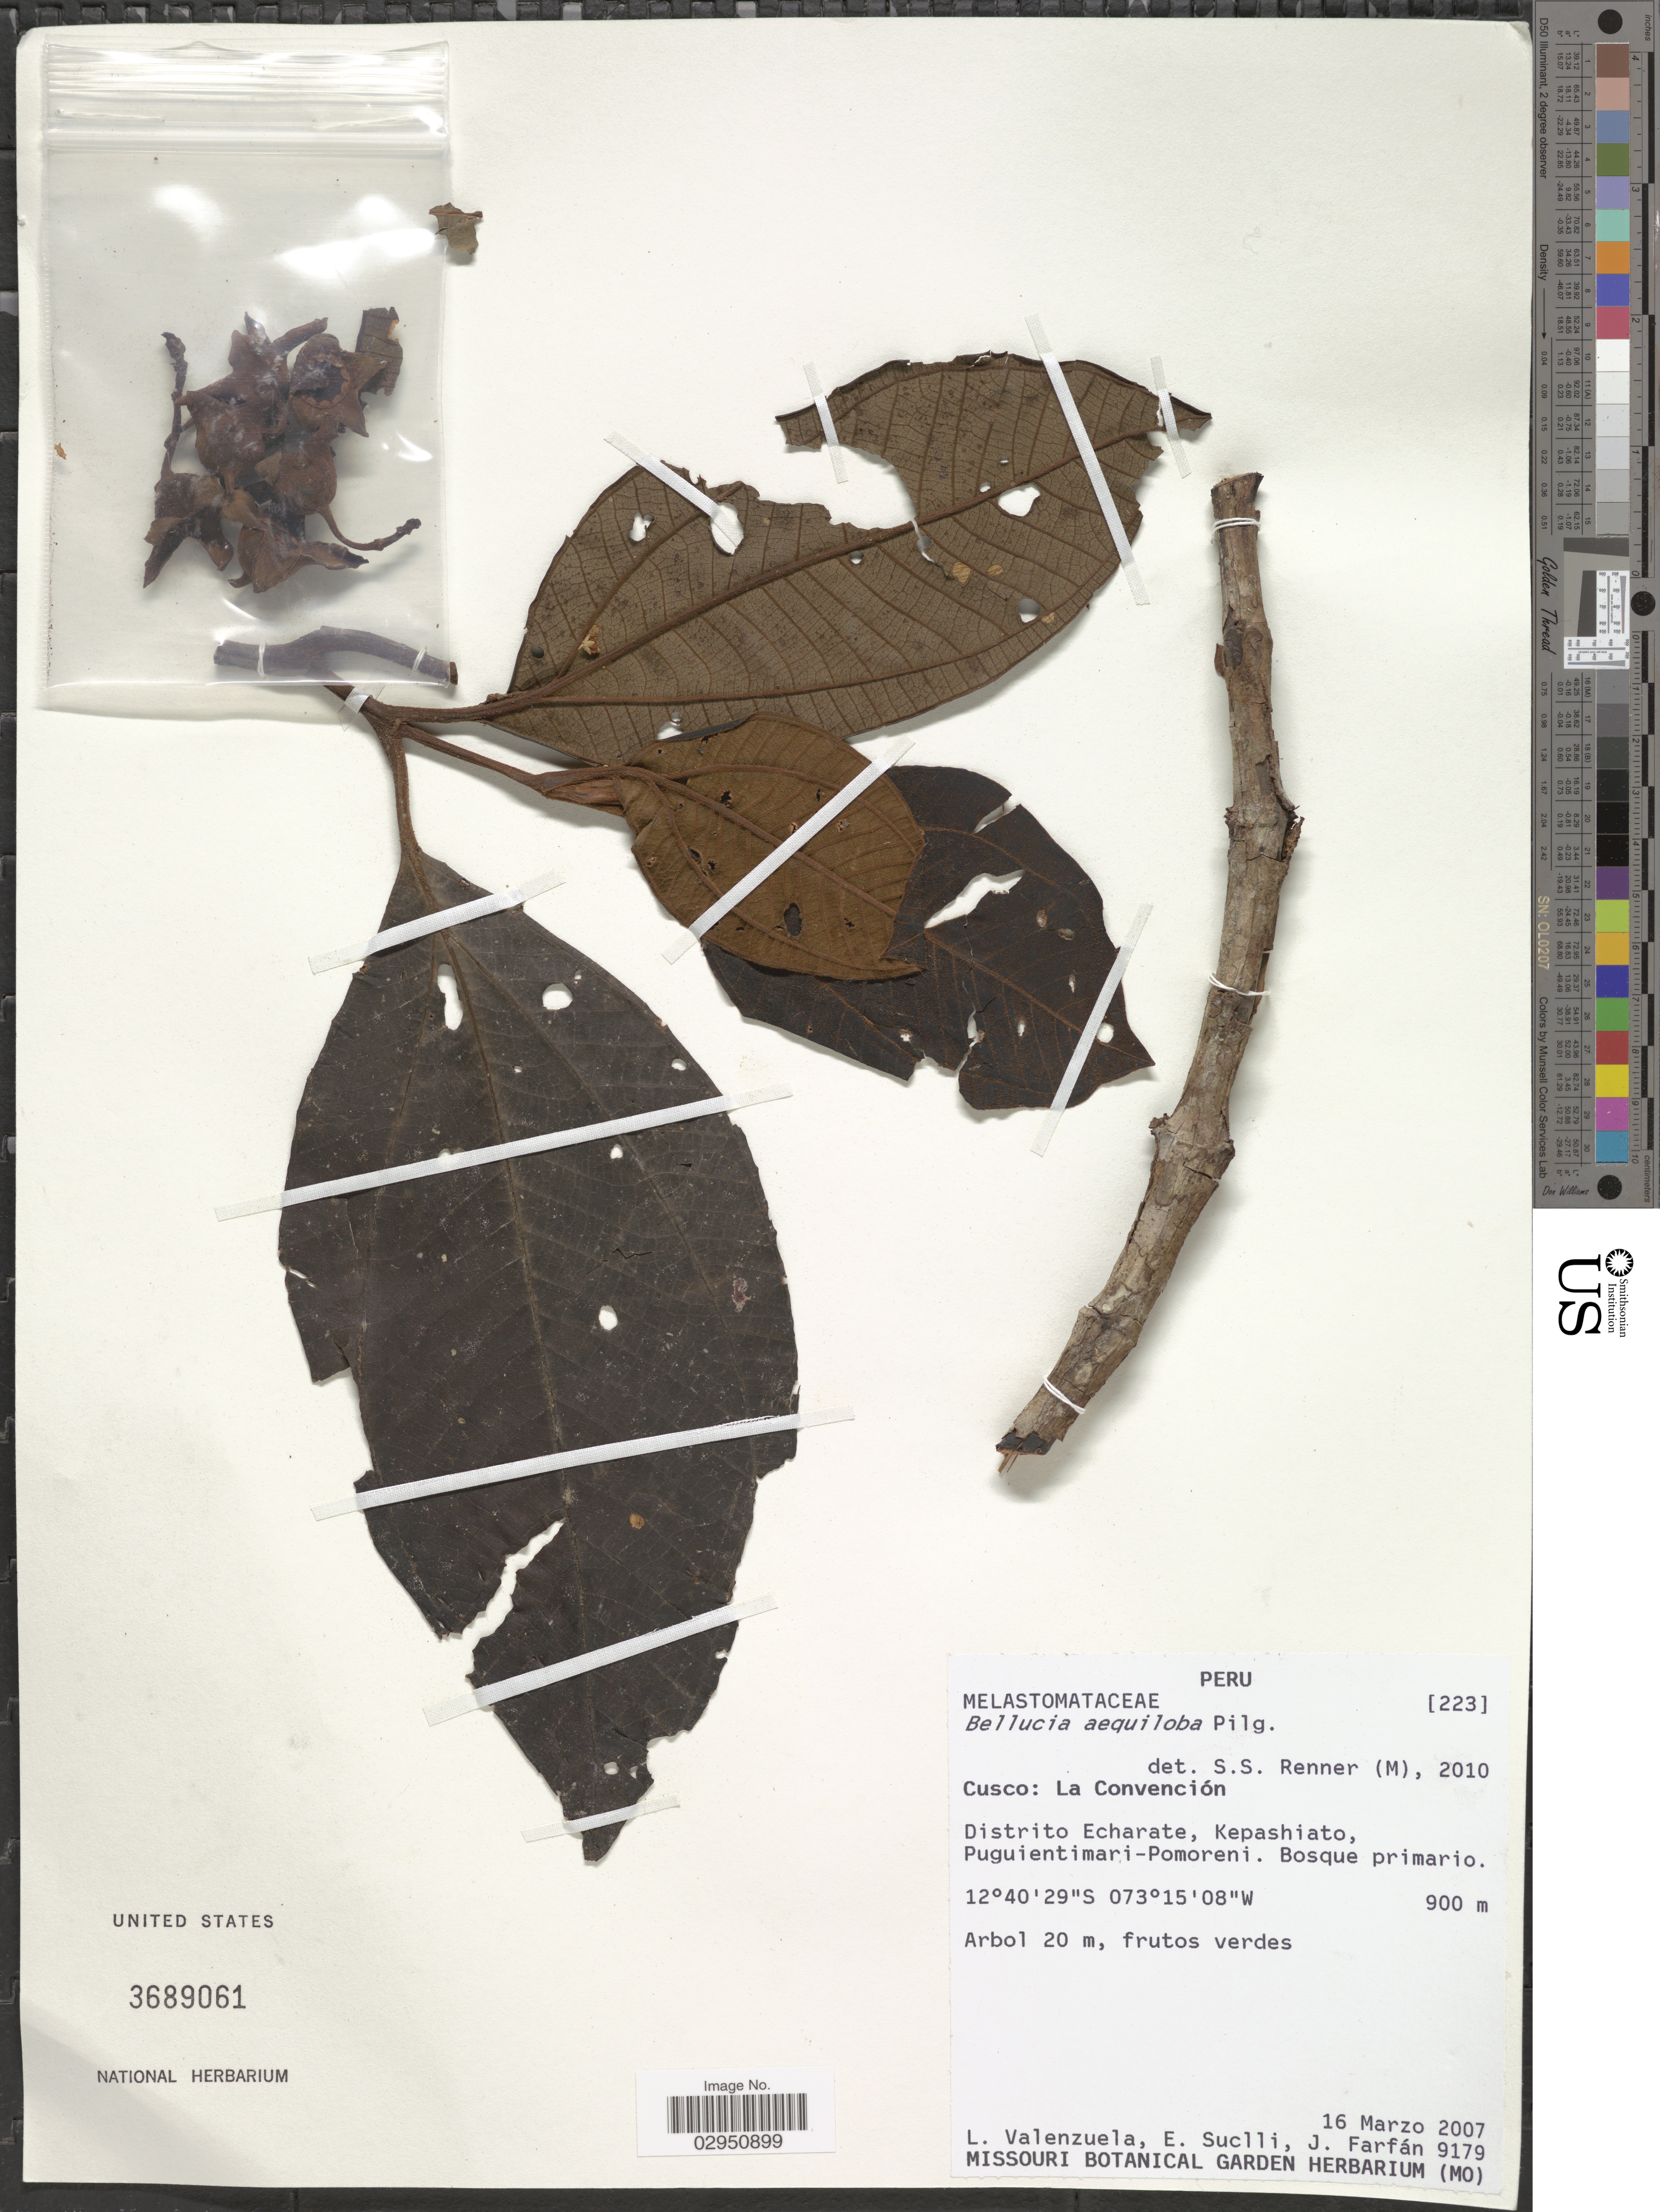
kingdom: Plantae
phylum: Tracheophyta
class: Magnoliopsida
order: Myrtales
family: Melastomataceae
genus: Bellucia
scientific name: Bellucia aequiloba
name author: Pilg.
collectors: L. Valenzuela, E. Suclli & J. Farfán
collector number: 9179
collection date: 2007-03-16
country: Peru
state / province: Cusco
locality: La Convención. Distrito Echarate, Kepashiato, Puguientimari-Pomoreni.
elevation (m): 900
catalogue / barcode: US 3689061